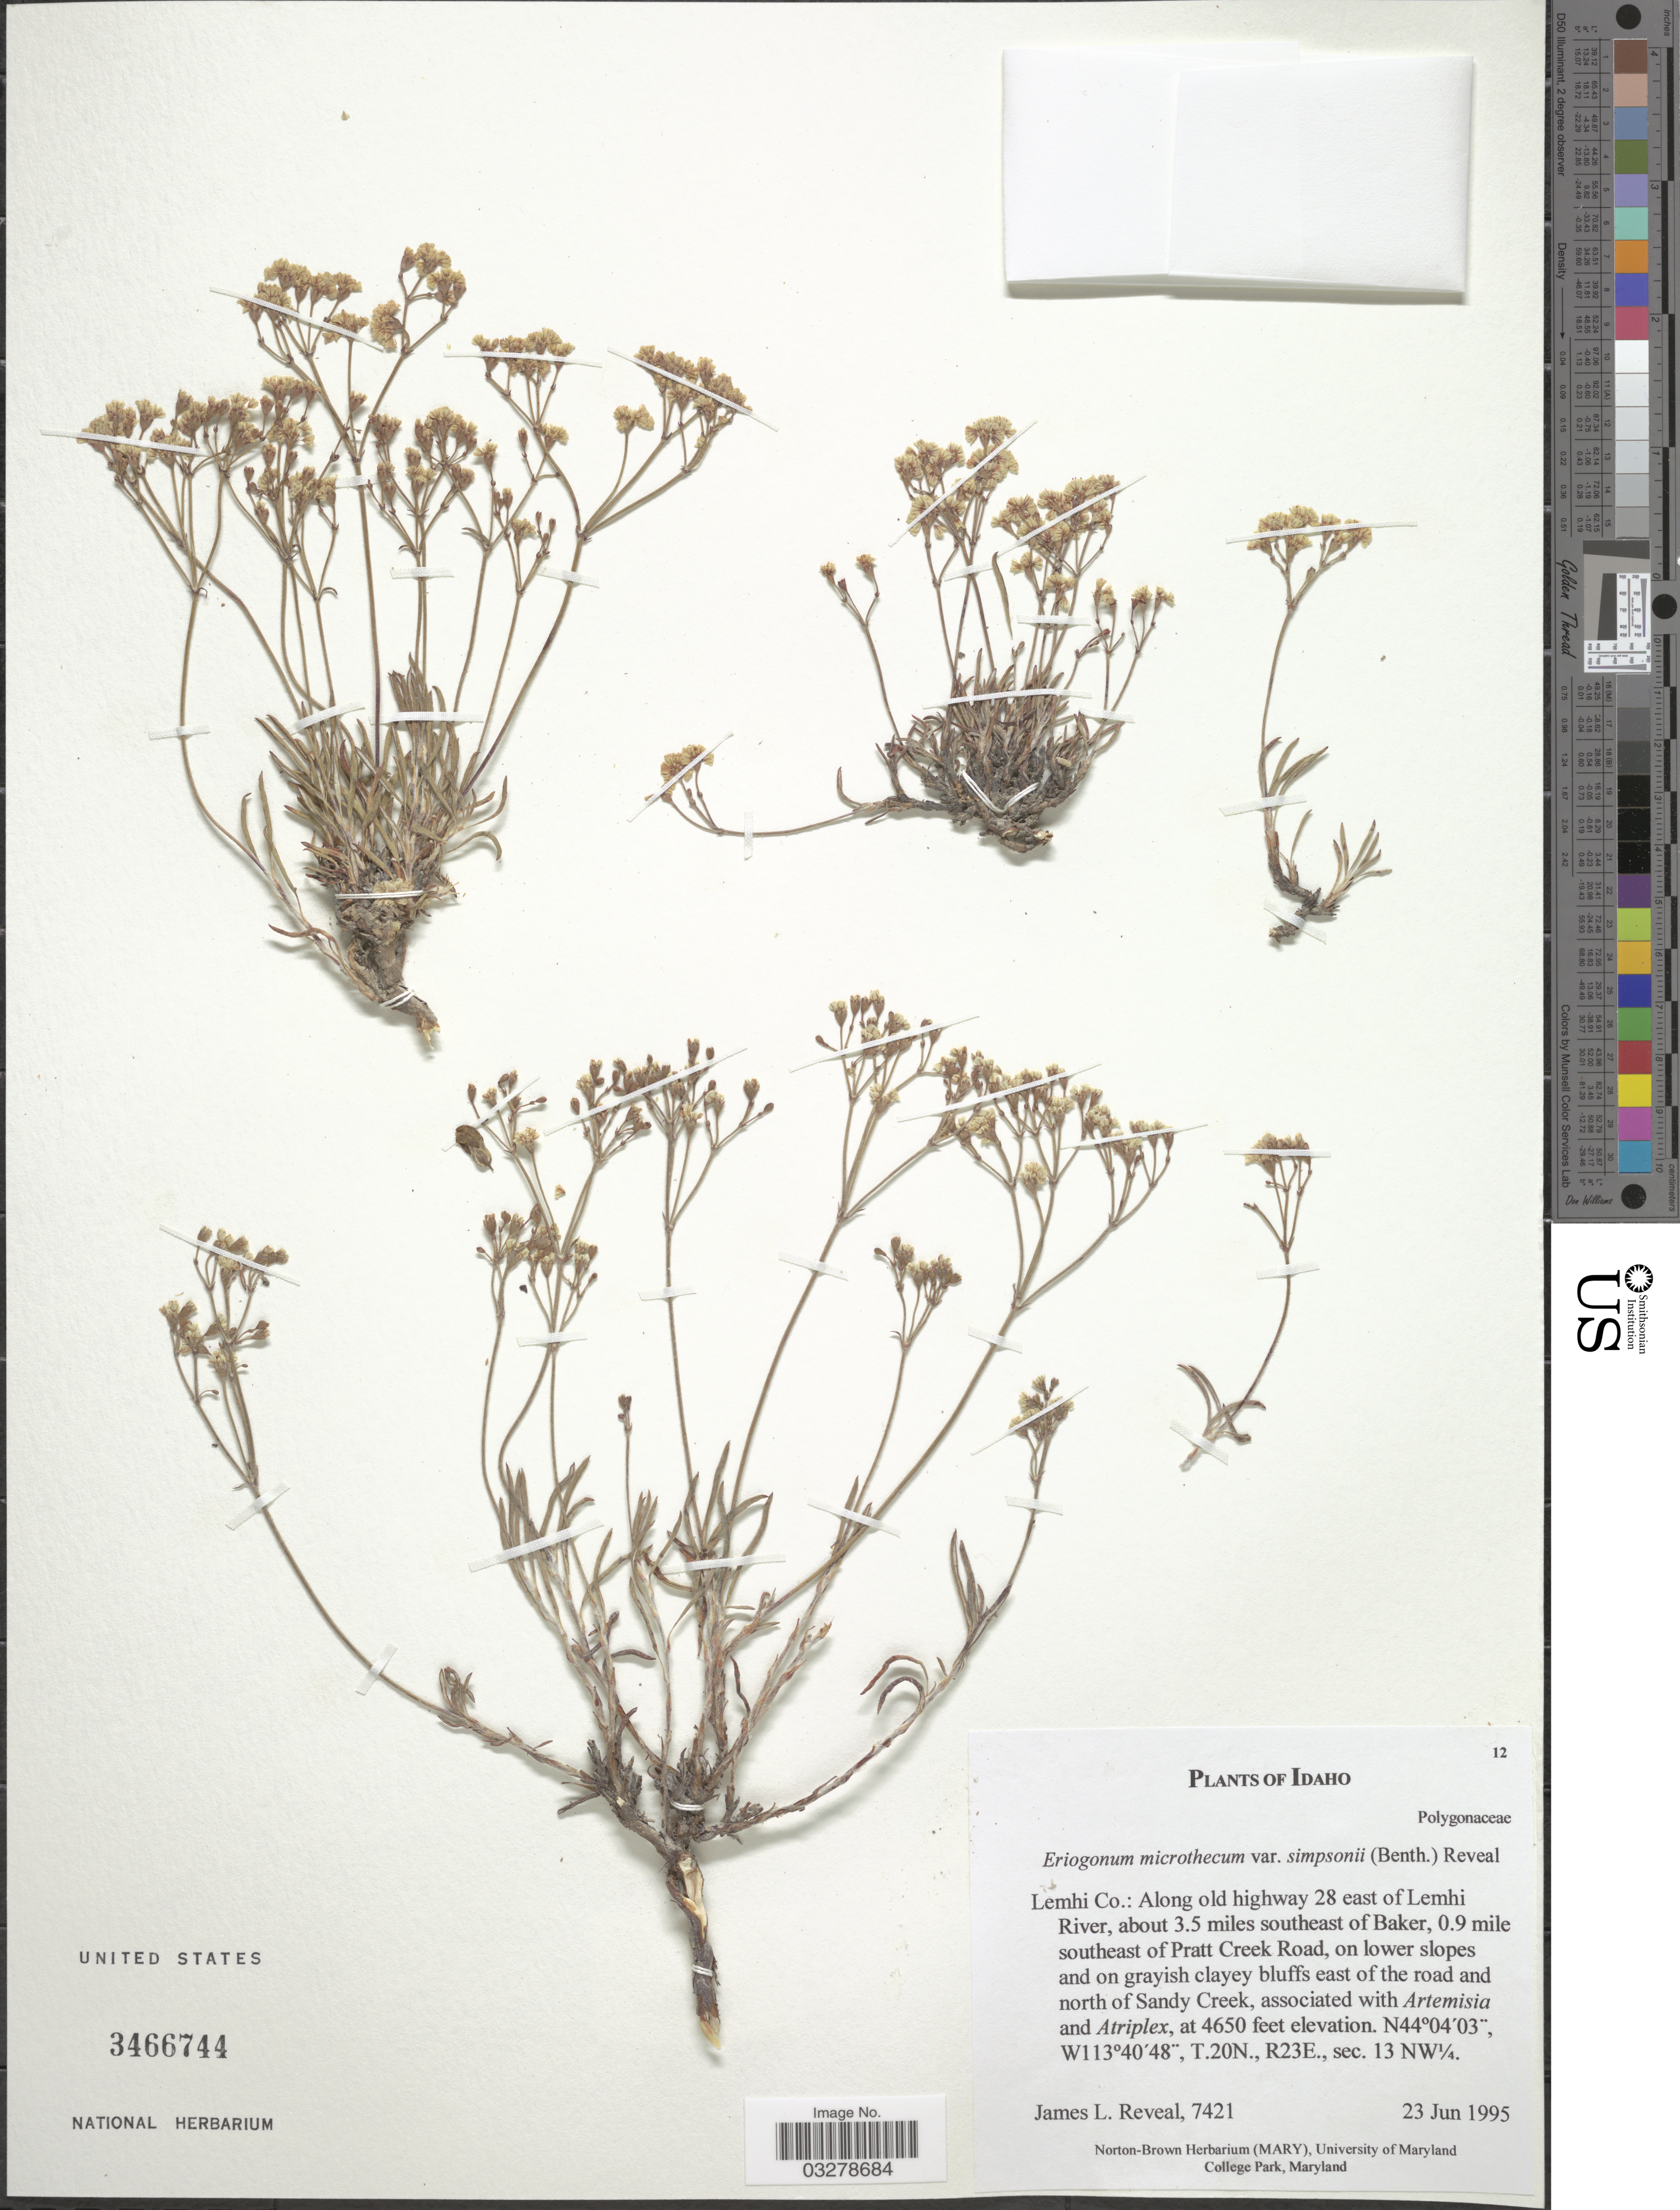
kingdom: Plantae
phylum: Tracheophyta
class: Magnoliopsida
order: Caryophyllales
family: Polygonaceae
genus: Eriogonum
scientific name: Eriogonum microtheca var. simpsonii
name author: (Benth.) Reveal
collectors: J. L. Reveal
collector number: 7421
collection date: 1995-06-23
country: United States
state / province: Idaho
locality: Lemhi Co.: Along old highway 28 east of Lemhi River, about 3.5 miles southeast of Baker, 0.9 mile southeast of Pratt Creek Road, on lower slopes and on grayish clayey bluffs east of the road and north of Sandy Creek, T.20N., R23E., sec. 13 NW¼.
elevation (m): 1417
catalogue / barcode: US 3466744